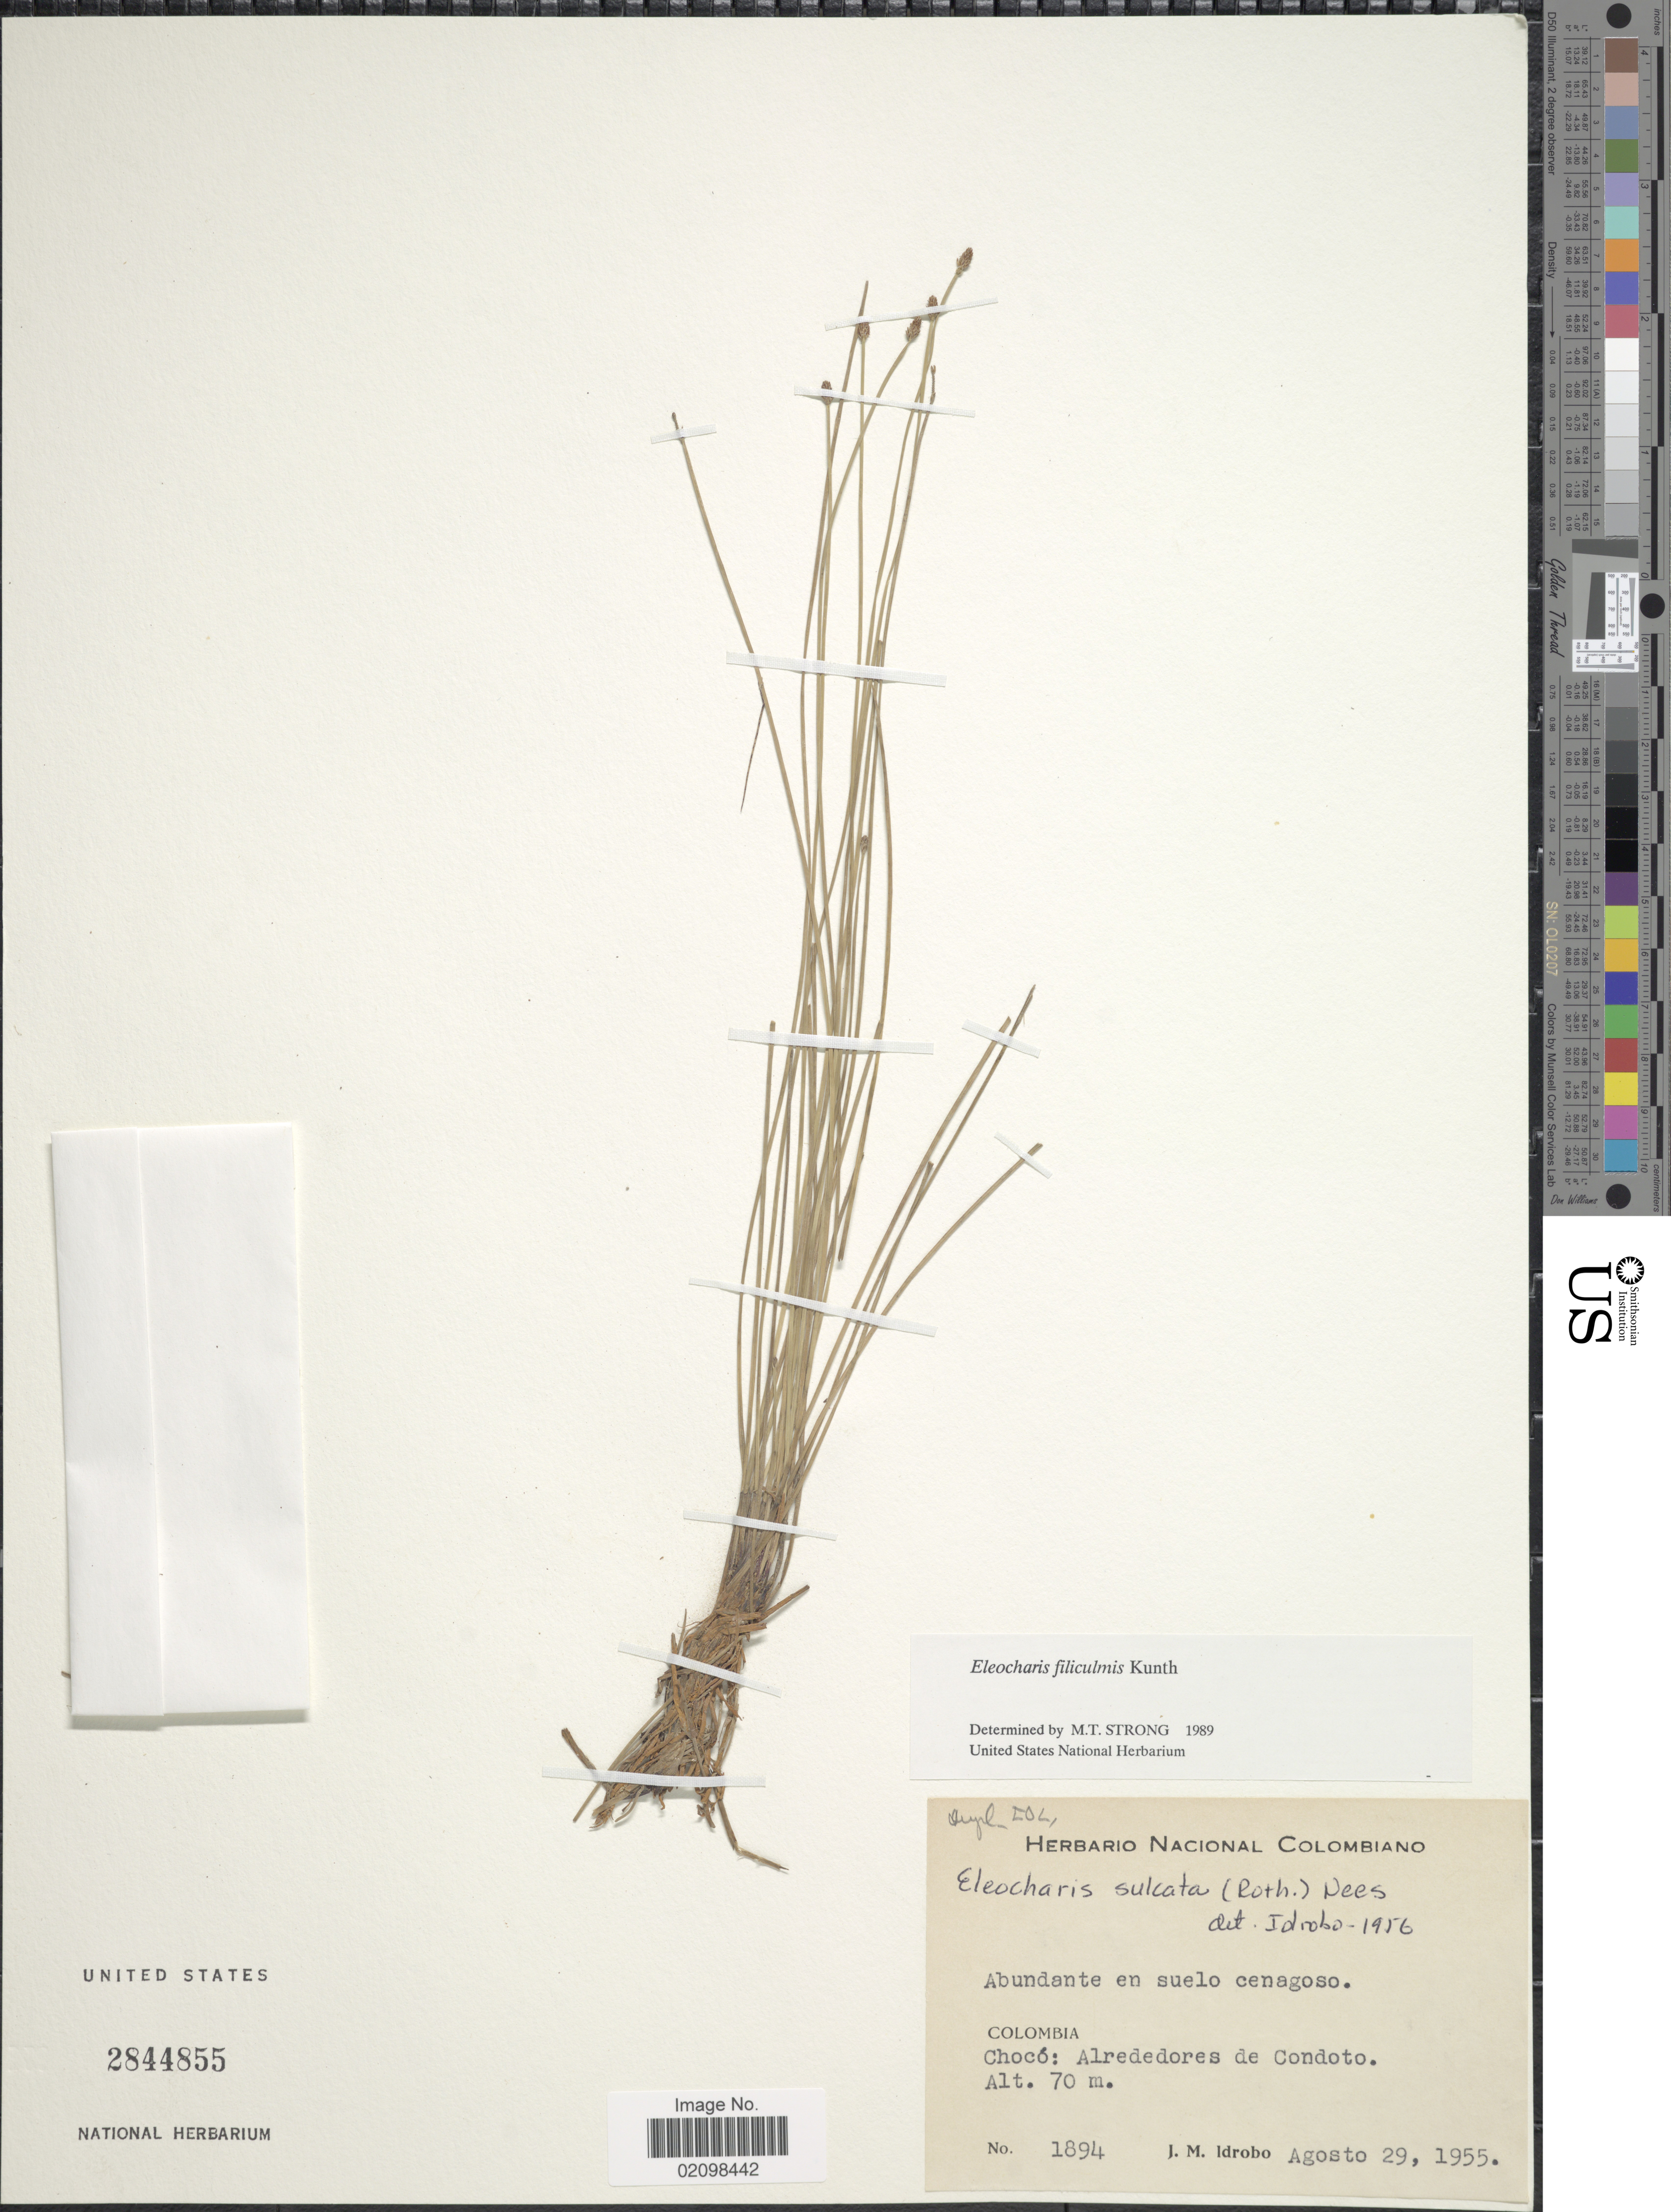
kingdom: Plantae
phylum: Tracheophyta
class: Liliopsida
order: Poales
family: Cyperaceae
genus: Eleocharis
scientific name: Eleocharis filiculmis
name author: Kunth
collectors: J. M. Idrobo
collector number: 1894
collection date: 1955-08-29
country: Colombia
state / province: Chocó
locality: Alrededores de Condoto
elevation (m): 70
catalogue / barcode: US 2844855